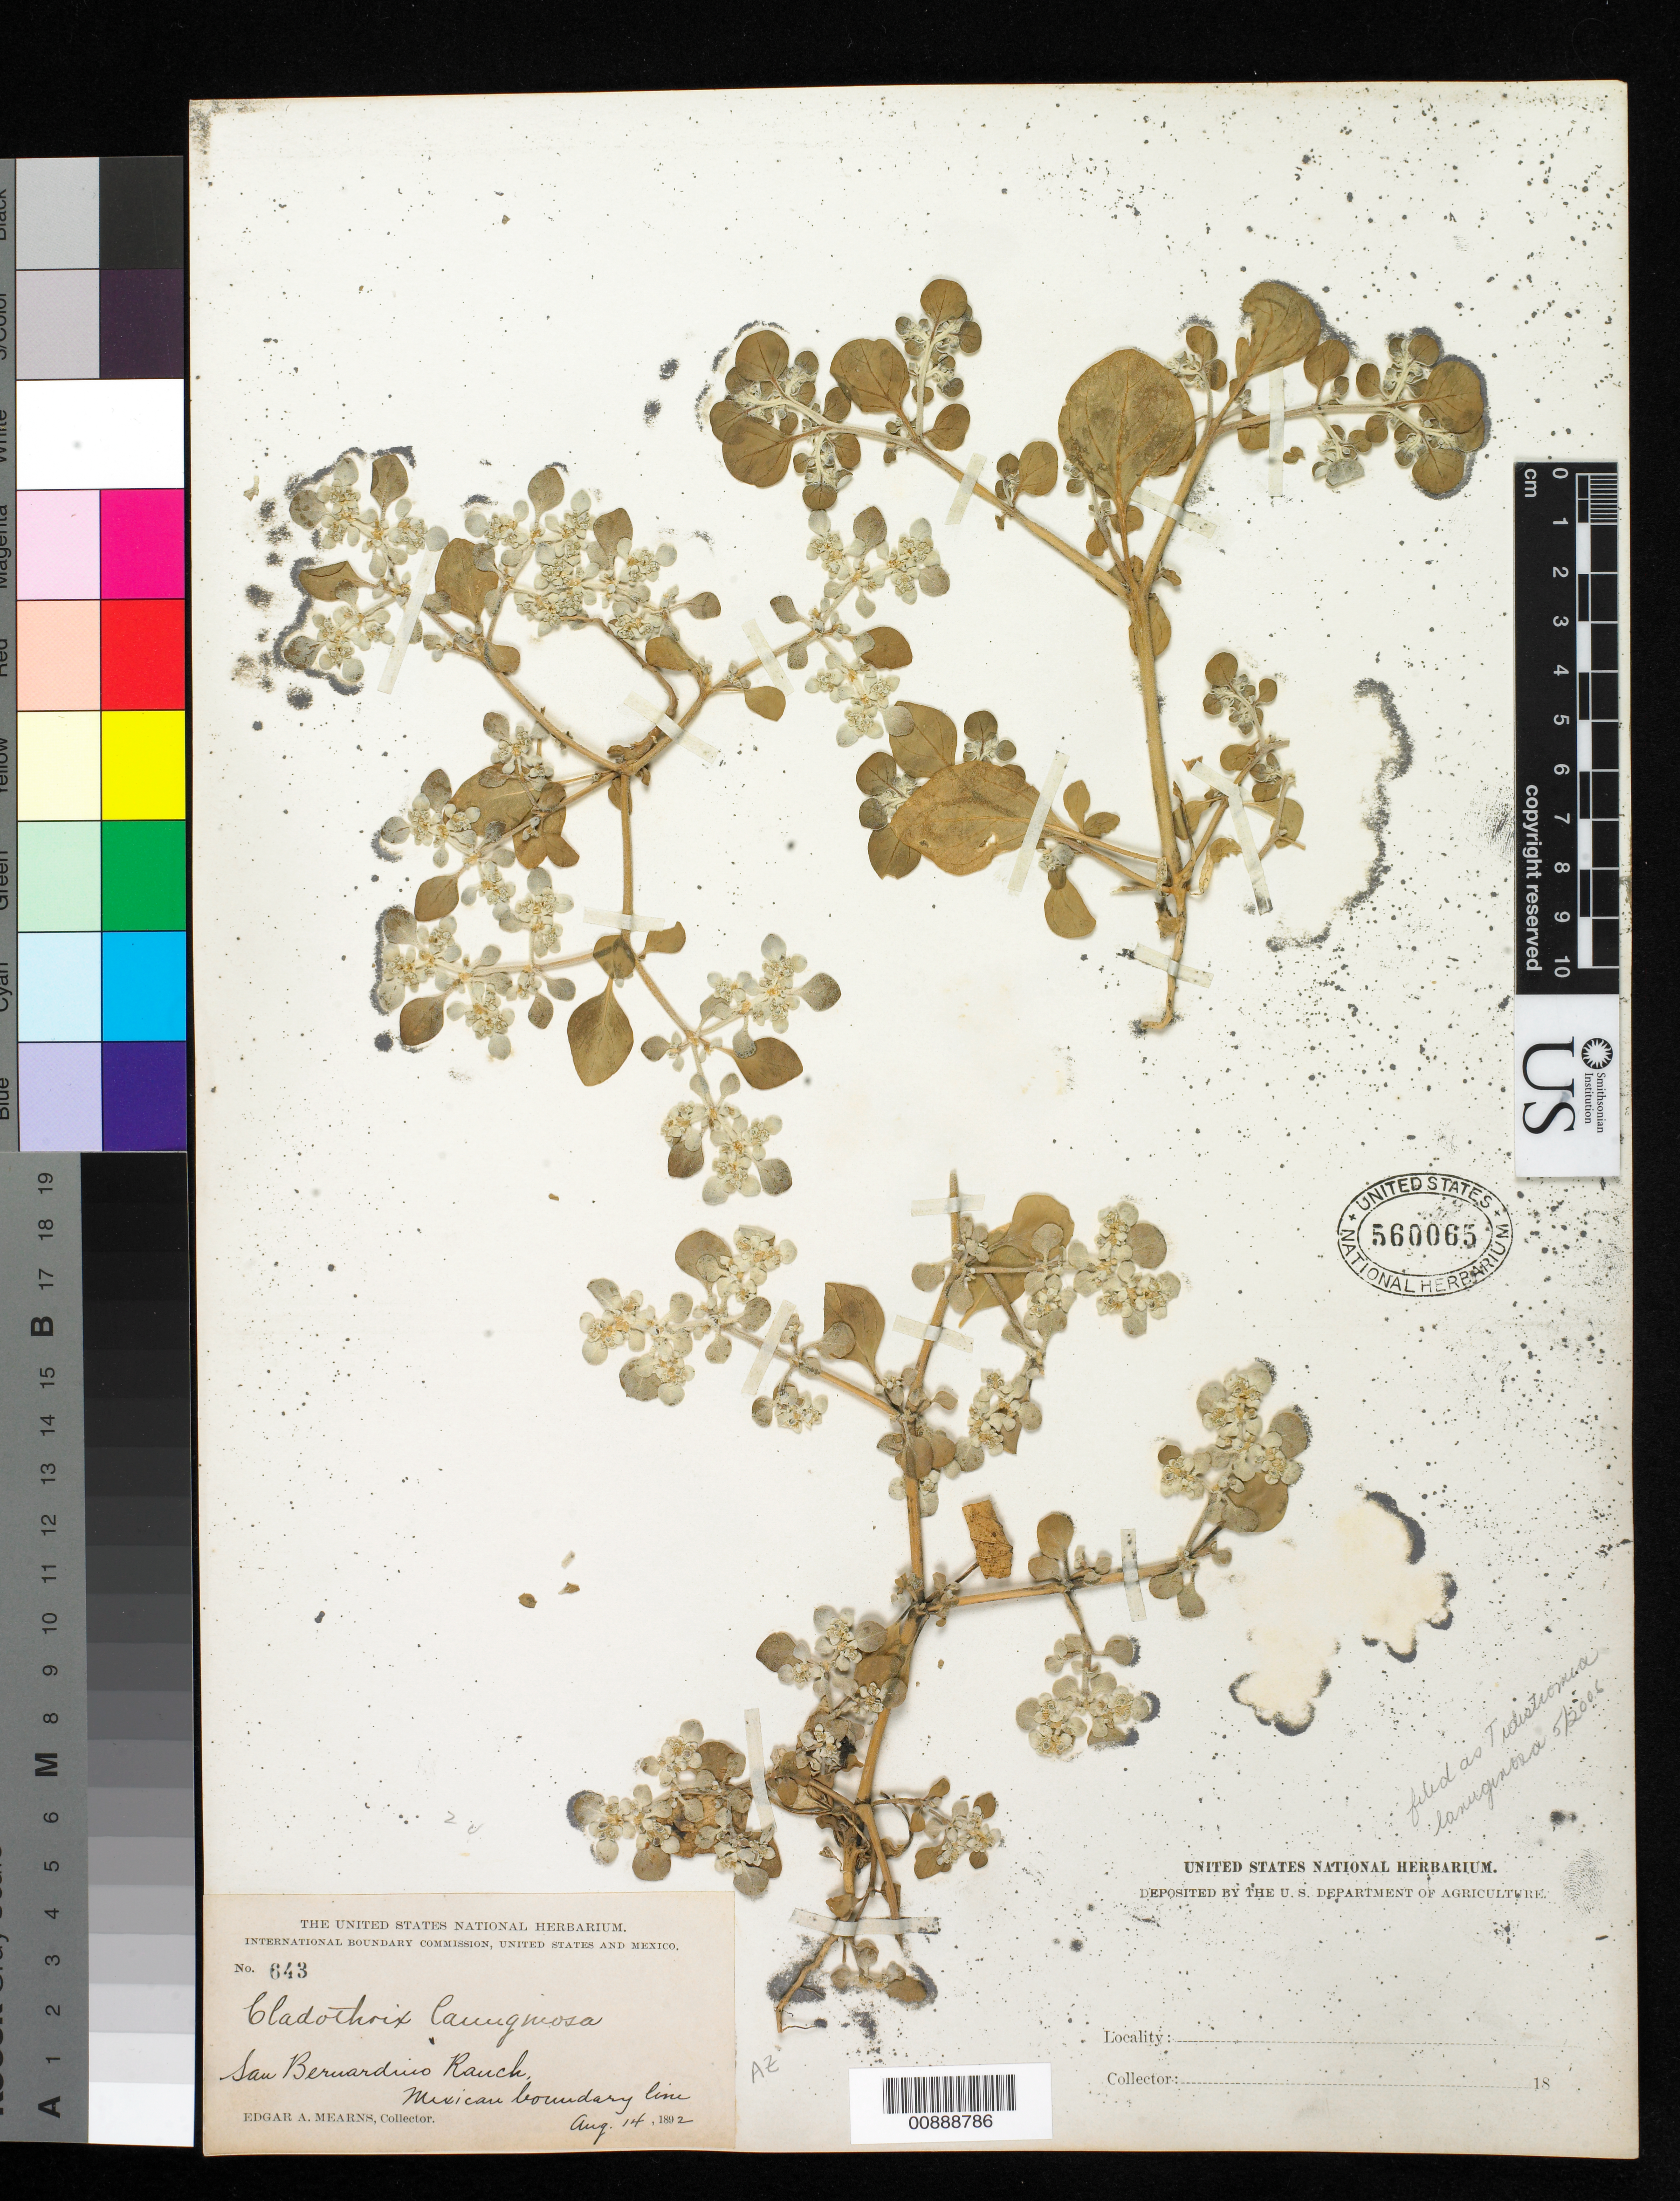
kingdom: Plantae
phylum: Tracheophyta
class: Magnoliopsida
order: Caryophyllales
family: Amaranthaceae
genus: Tidestromia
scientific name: Tidestromia lanuginosa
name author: (Nutt.) Standl.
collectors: E. A. Mearns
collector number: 643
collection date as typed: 14 Aug 1892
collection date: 1892-08-14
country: United States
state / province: Arizona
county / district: Cochise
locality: San Bernardino Ranch, Mexican Boundary Line.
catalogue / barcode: US 560065